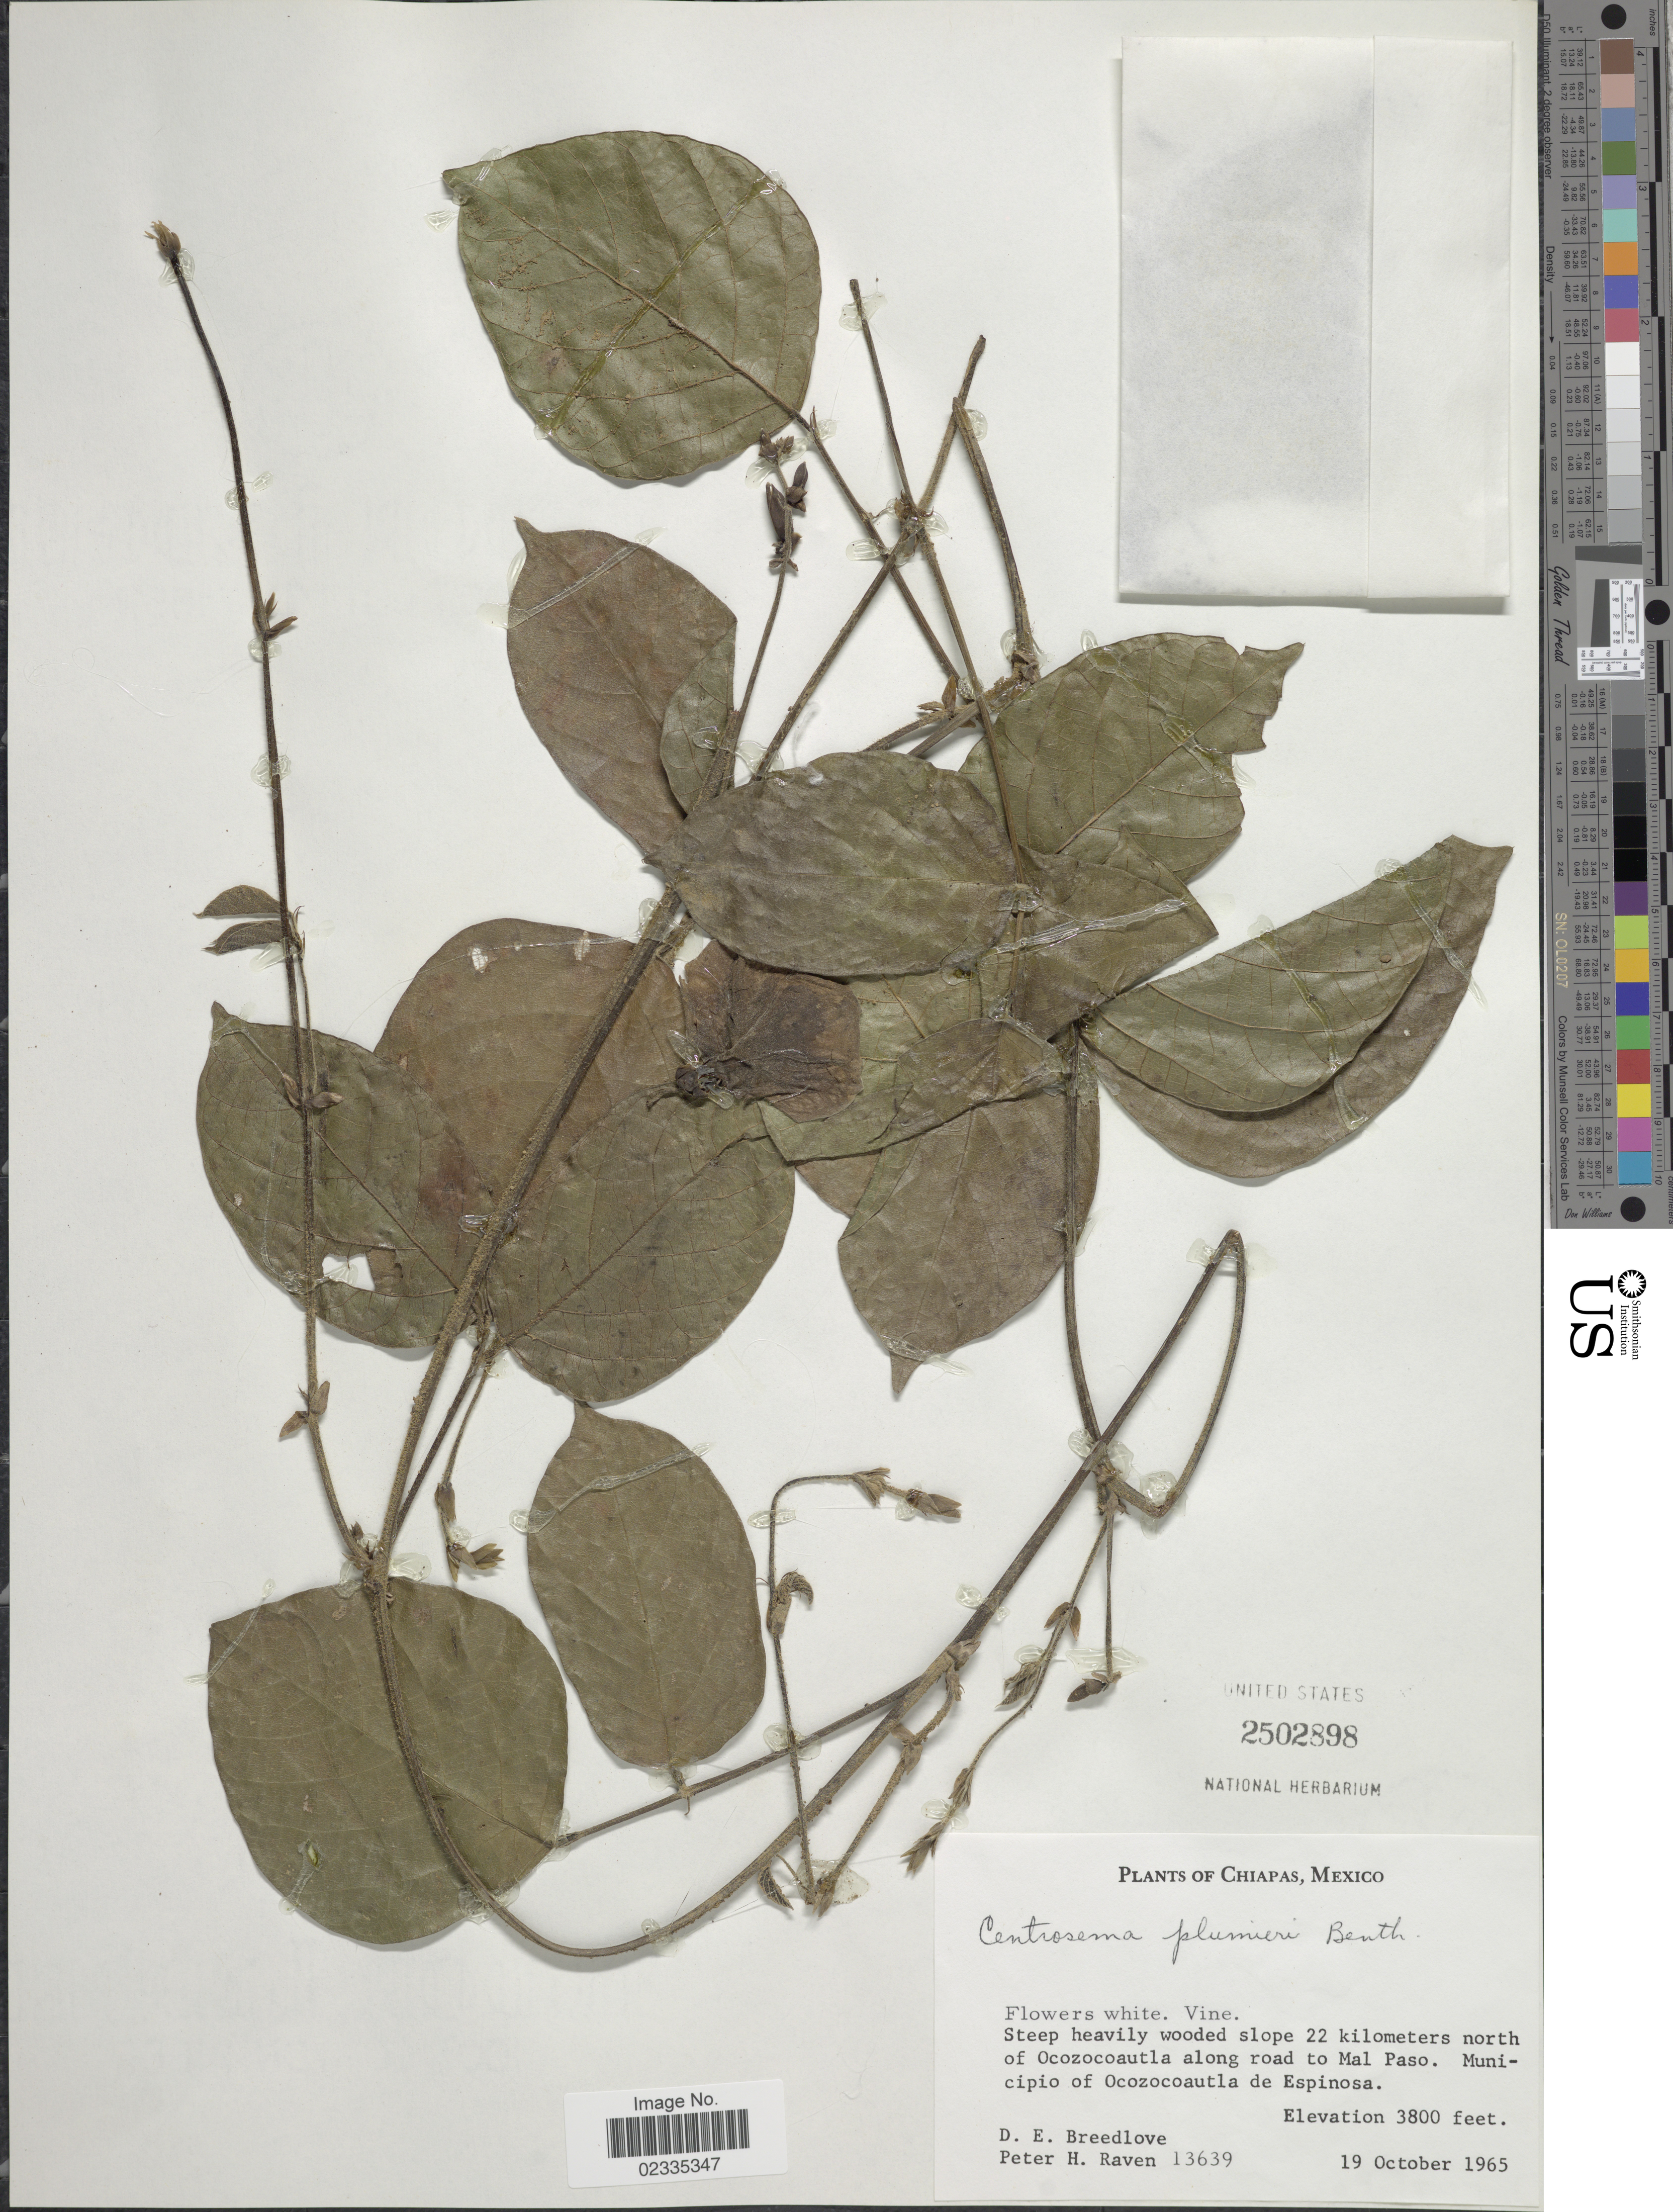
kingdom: Plantae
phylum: Tracheophyta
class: Magnoliopsida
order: Fabales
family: Fabaceae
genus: Centrosema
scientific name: Centrosema plumieri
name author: (Turpin ex Pers.) Benth.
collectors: D. E. Breedlove & P. Raven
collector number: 13639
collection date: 1965-10-19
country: Mexico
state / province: Chiapas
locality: Steep heavily wooded slope 22 kilometers north of Ocozocoautla along road to Mal Paso. Municipio of Ocozocoautla de Espinosa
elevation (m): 1158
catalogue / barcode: US 2502898